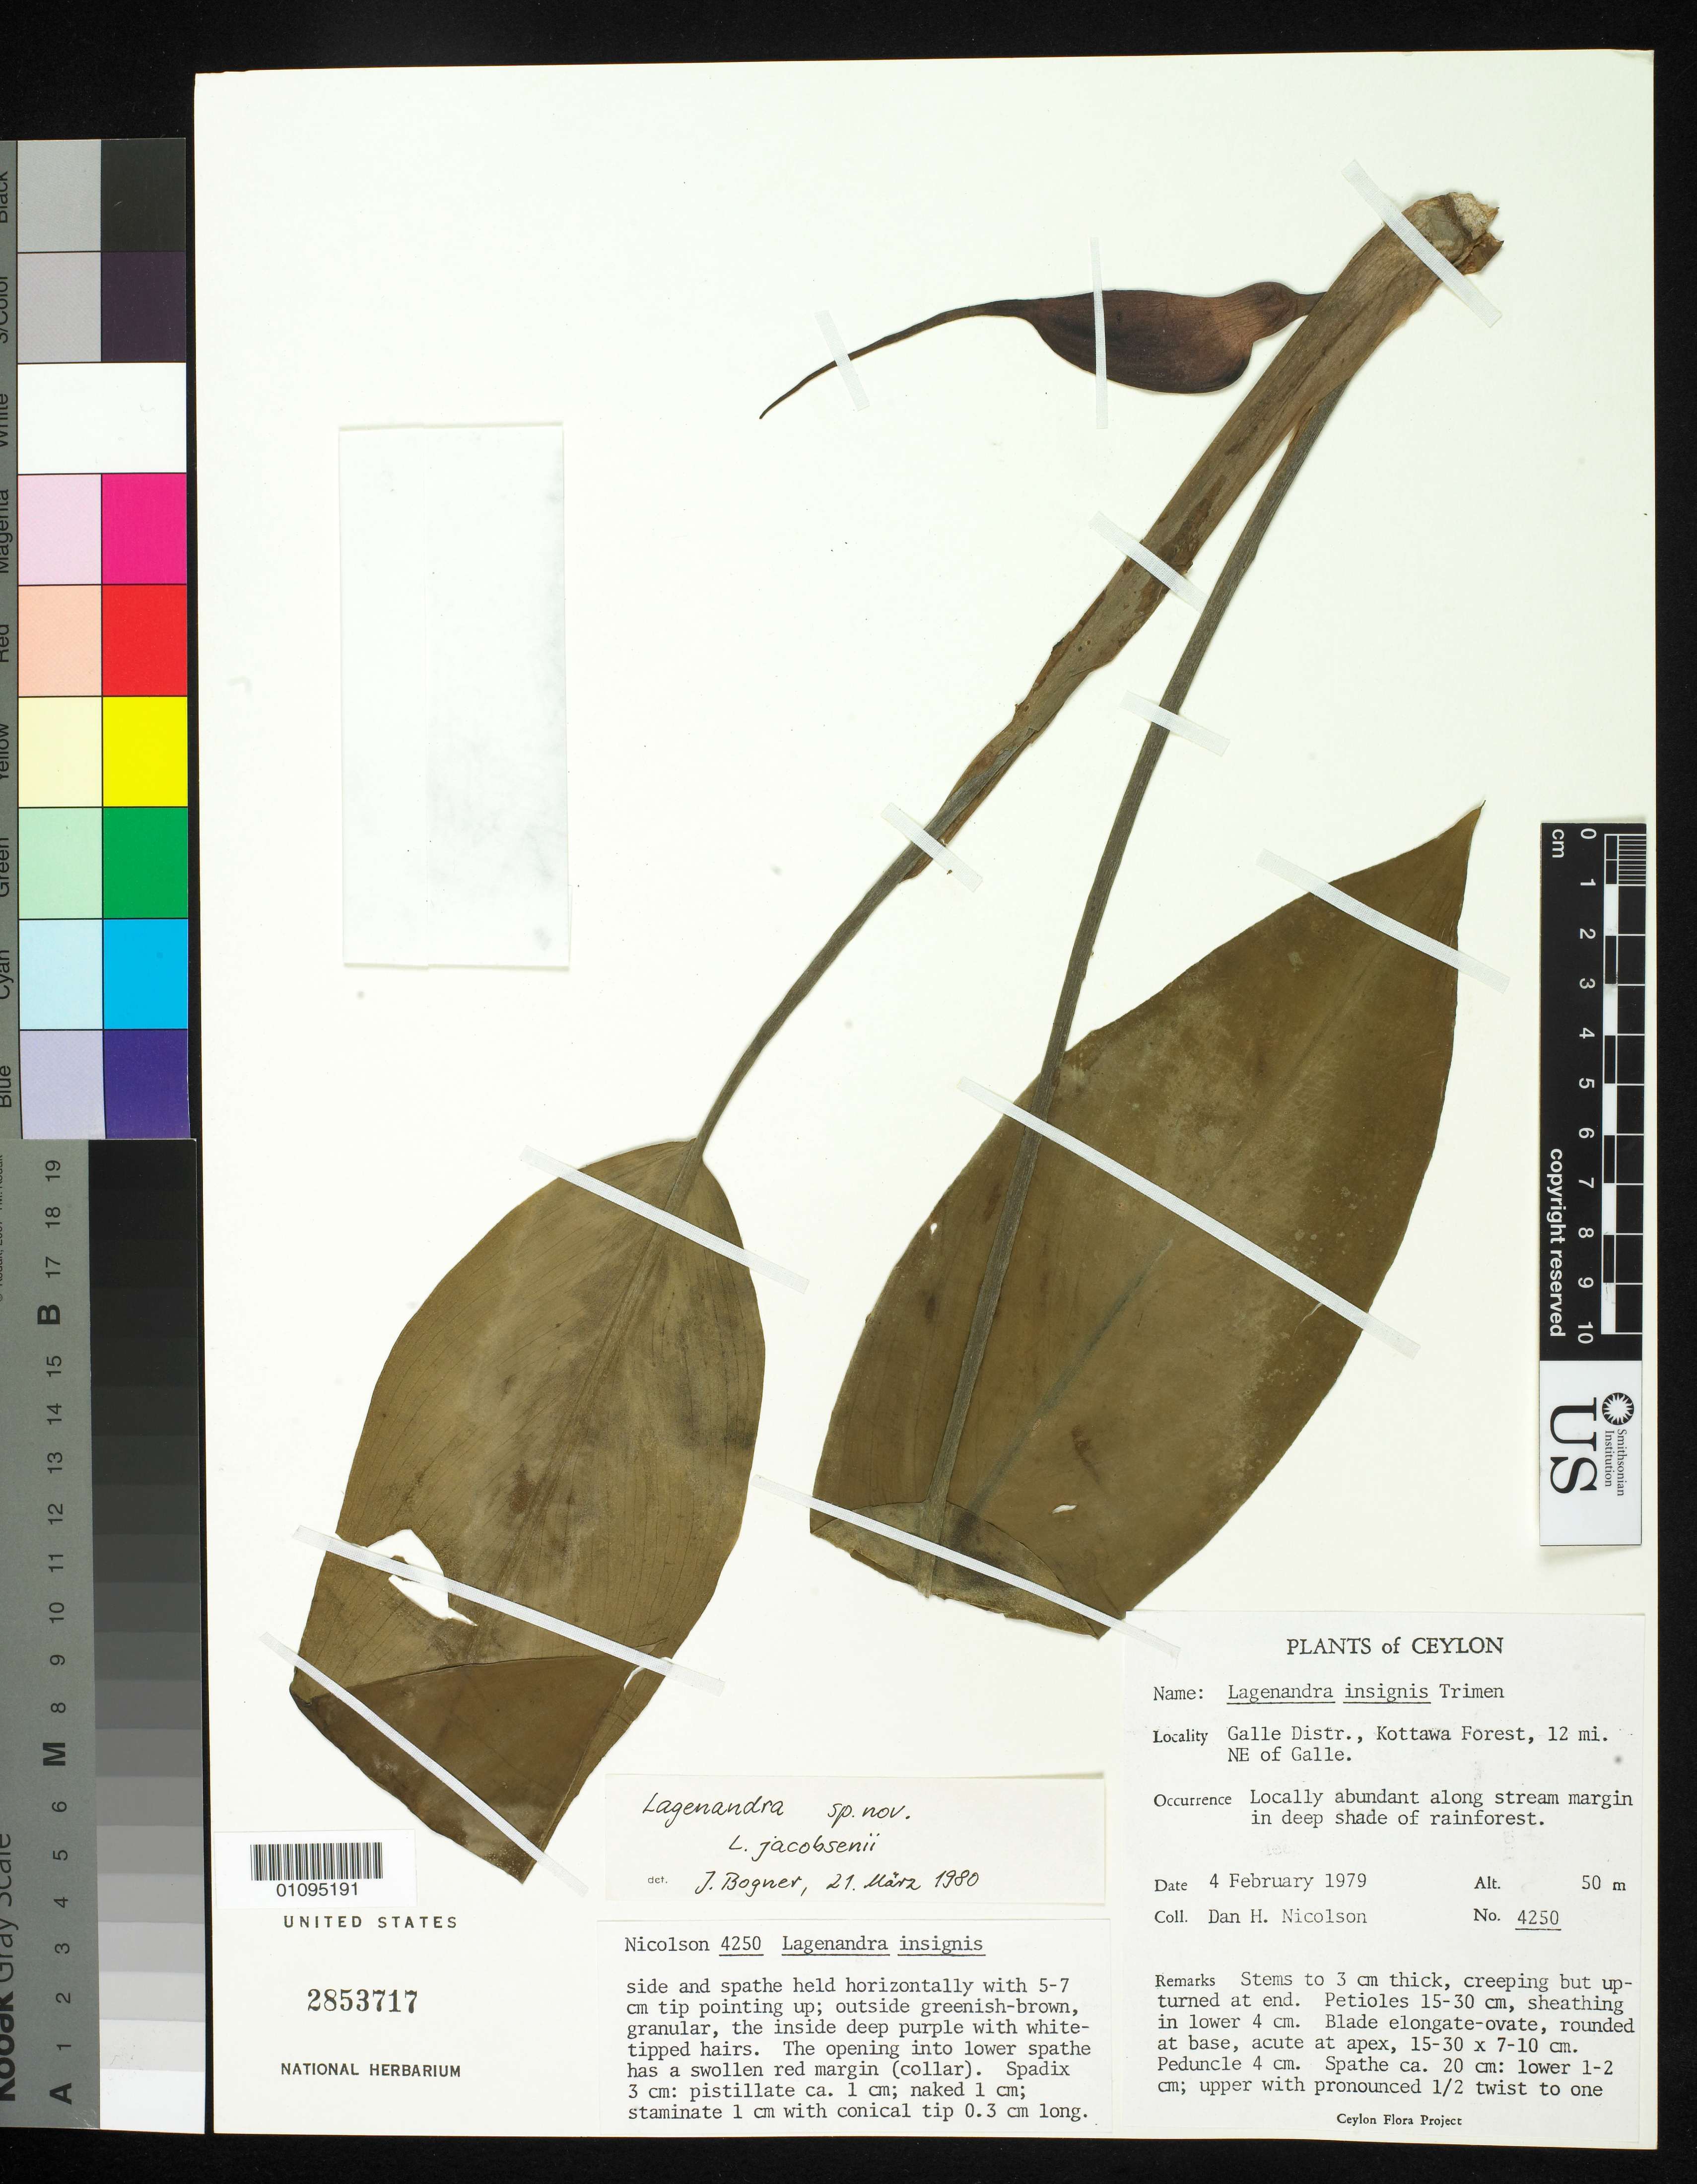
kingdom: Plantae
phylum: Tracheophyta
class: Liliopsida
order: Alismatales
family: Araceae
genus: Lagenandra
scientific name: Lagenandra jacobsenii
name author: de Wit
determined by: Bogner, J., Garden Inspector (retired), Botanischer Garten München (GERMANY)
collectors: D. H. Nicolson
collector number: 4250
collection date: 1979-02-04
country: Sri Lanka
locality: Galle Ditr., Kottawa Forest, 12 mi. NE of Galle. Plants of Ceylon.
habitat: Locally abundant along stream margin in deep shade of rainforest.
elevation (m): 50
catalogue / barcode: US 2853717